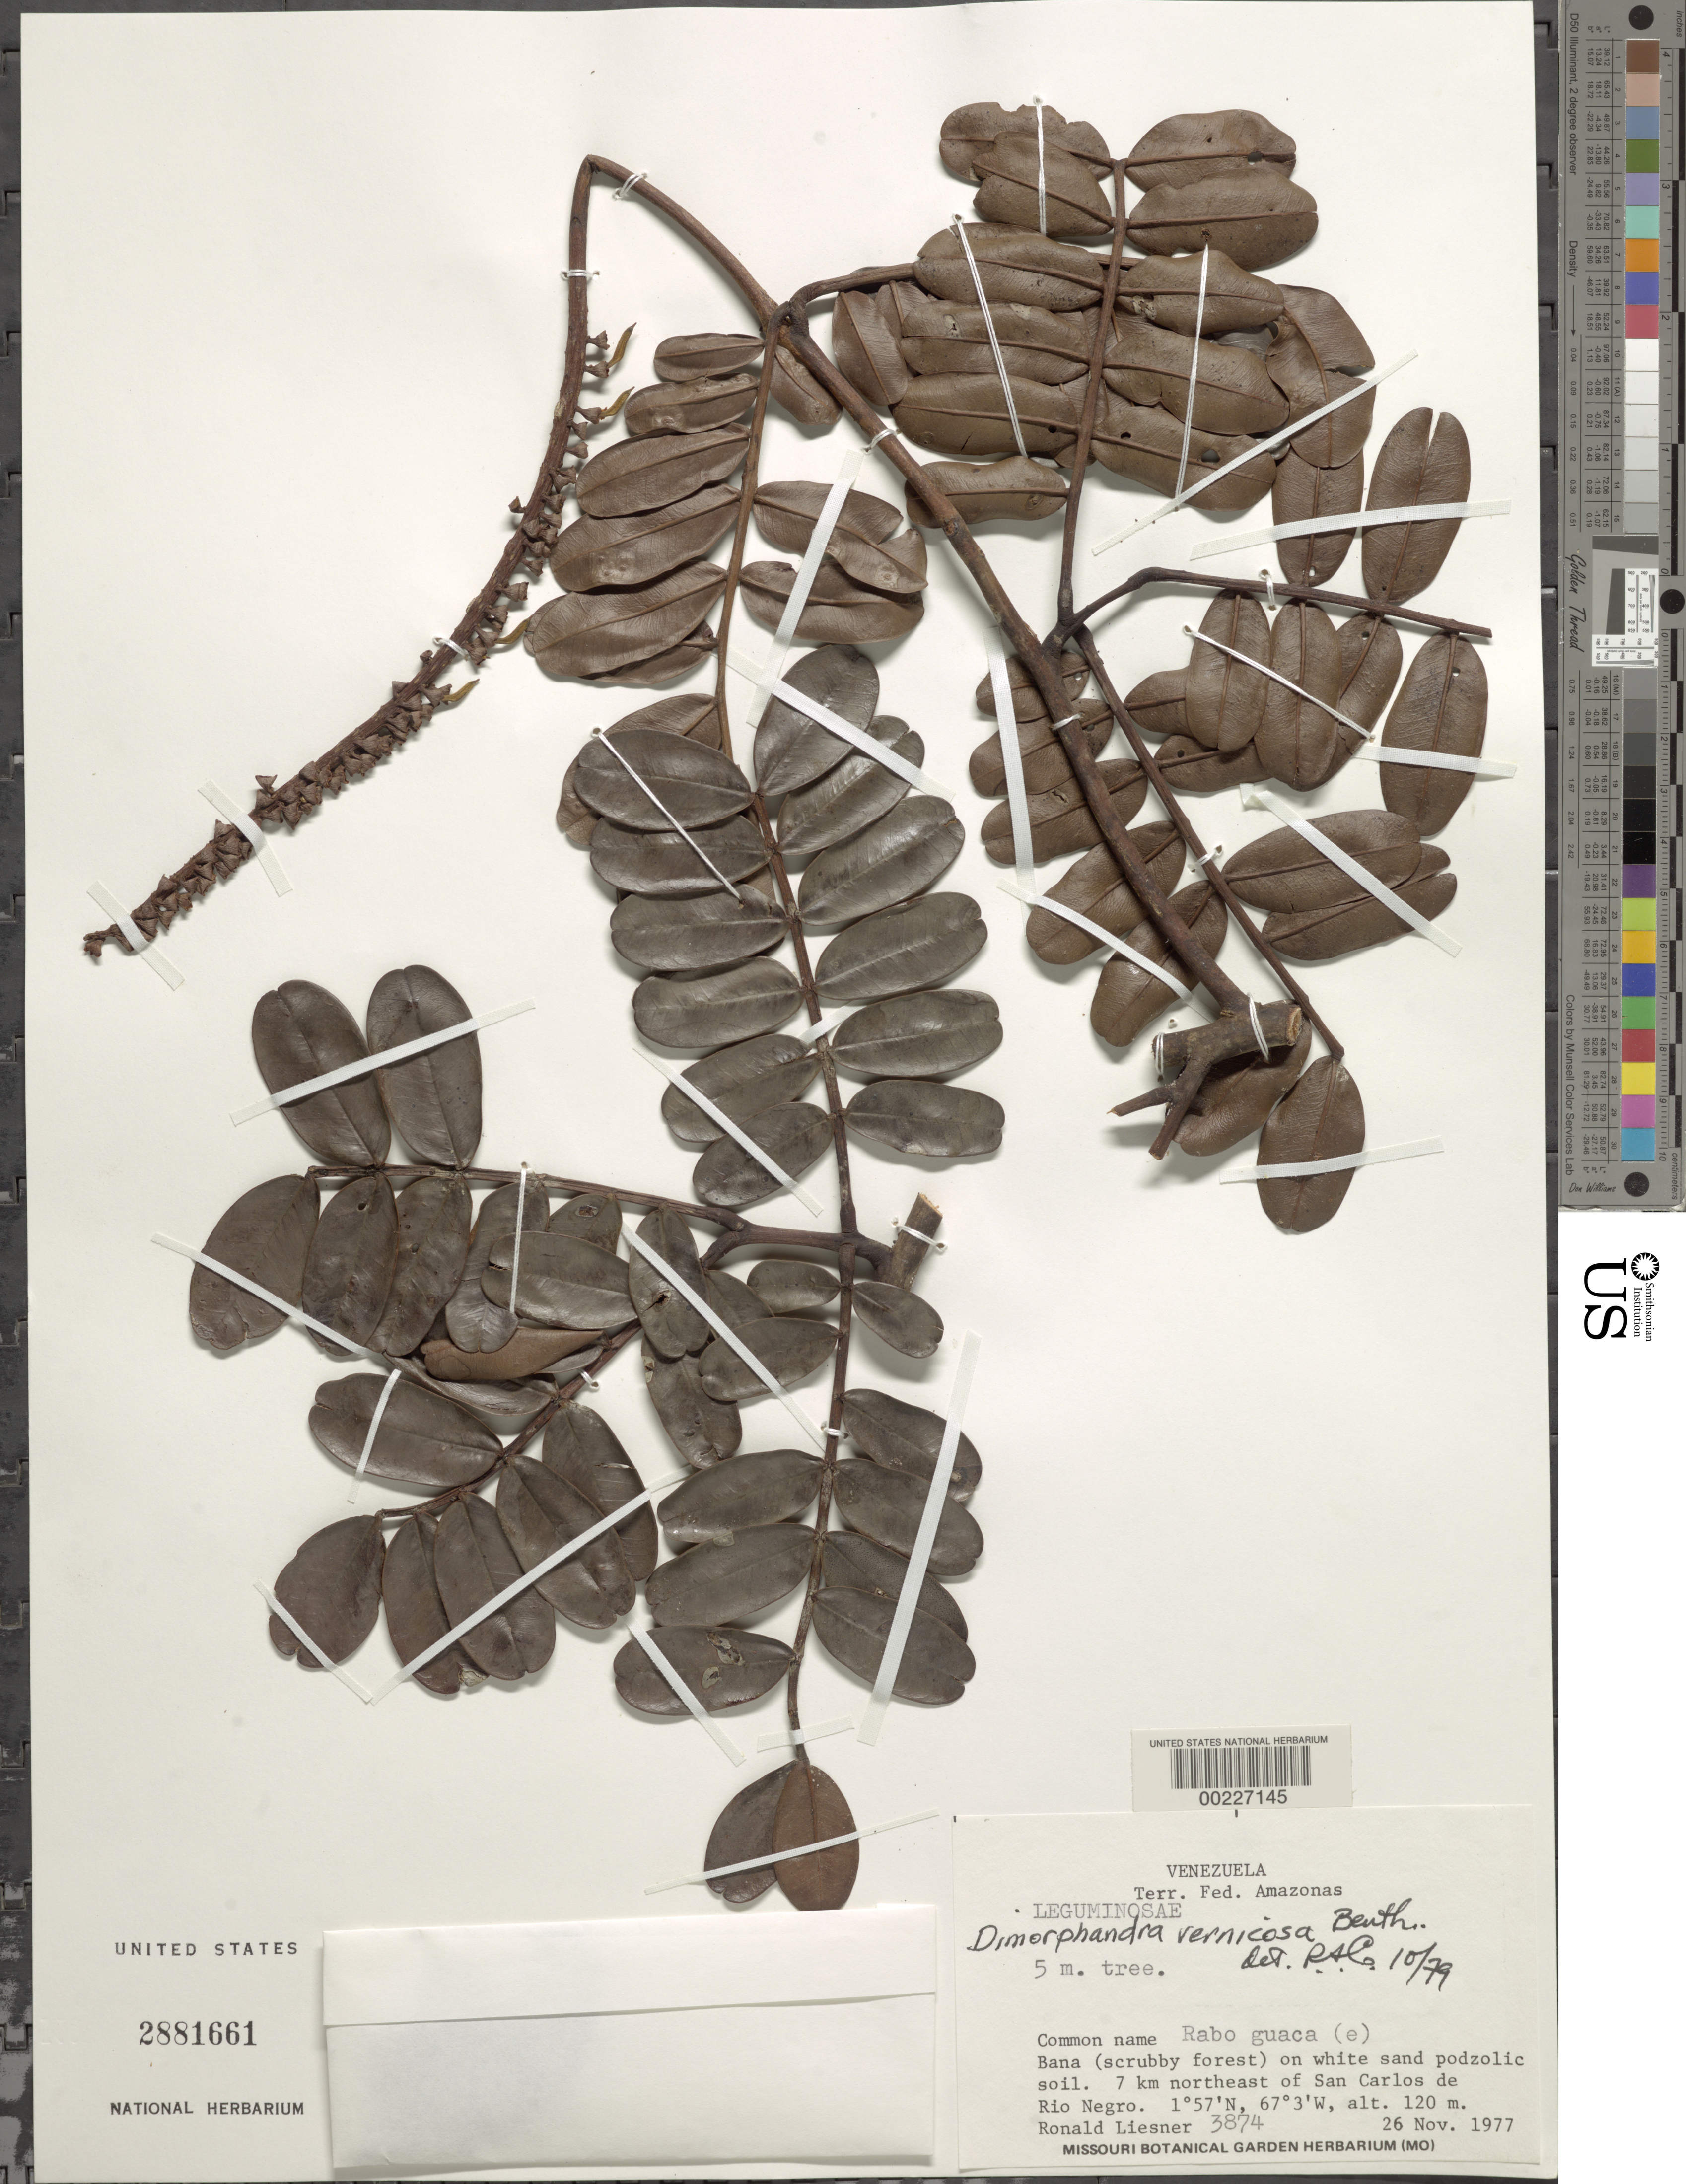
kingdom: Plantae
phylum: Tracheophyta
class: Magnoliopsida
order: Fabales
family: Fabaceae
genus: Dimorphandra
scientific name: Dimorphandra vernicosa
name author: Spruce ex Benth.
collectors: R. L. Liesner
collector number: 3874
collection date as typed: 26 Nov 1977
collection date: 1977-11-26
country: Venezuela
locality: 7 km ne of san carlos de rio negro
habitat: Bana (scrubby forest) on white sand podzolic soil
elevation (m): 120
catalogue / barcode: US 2881661